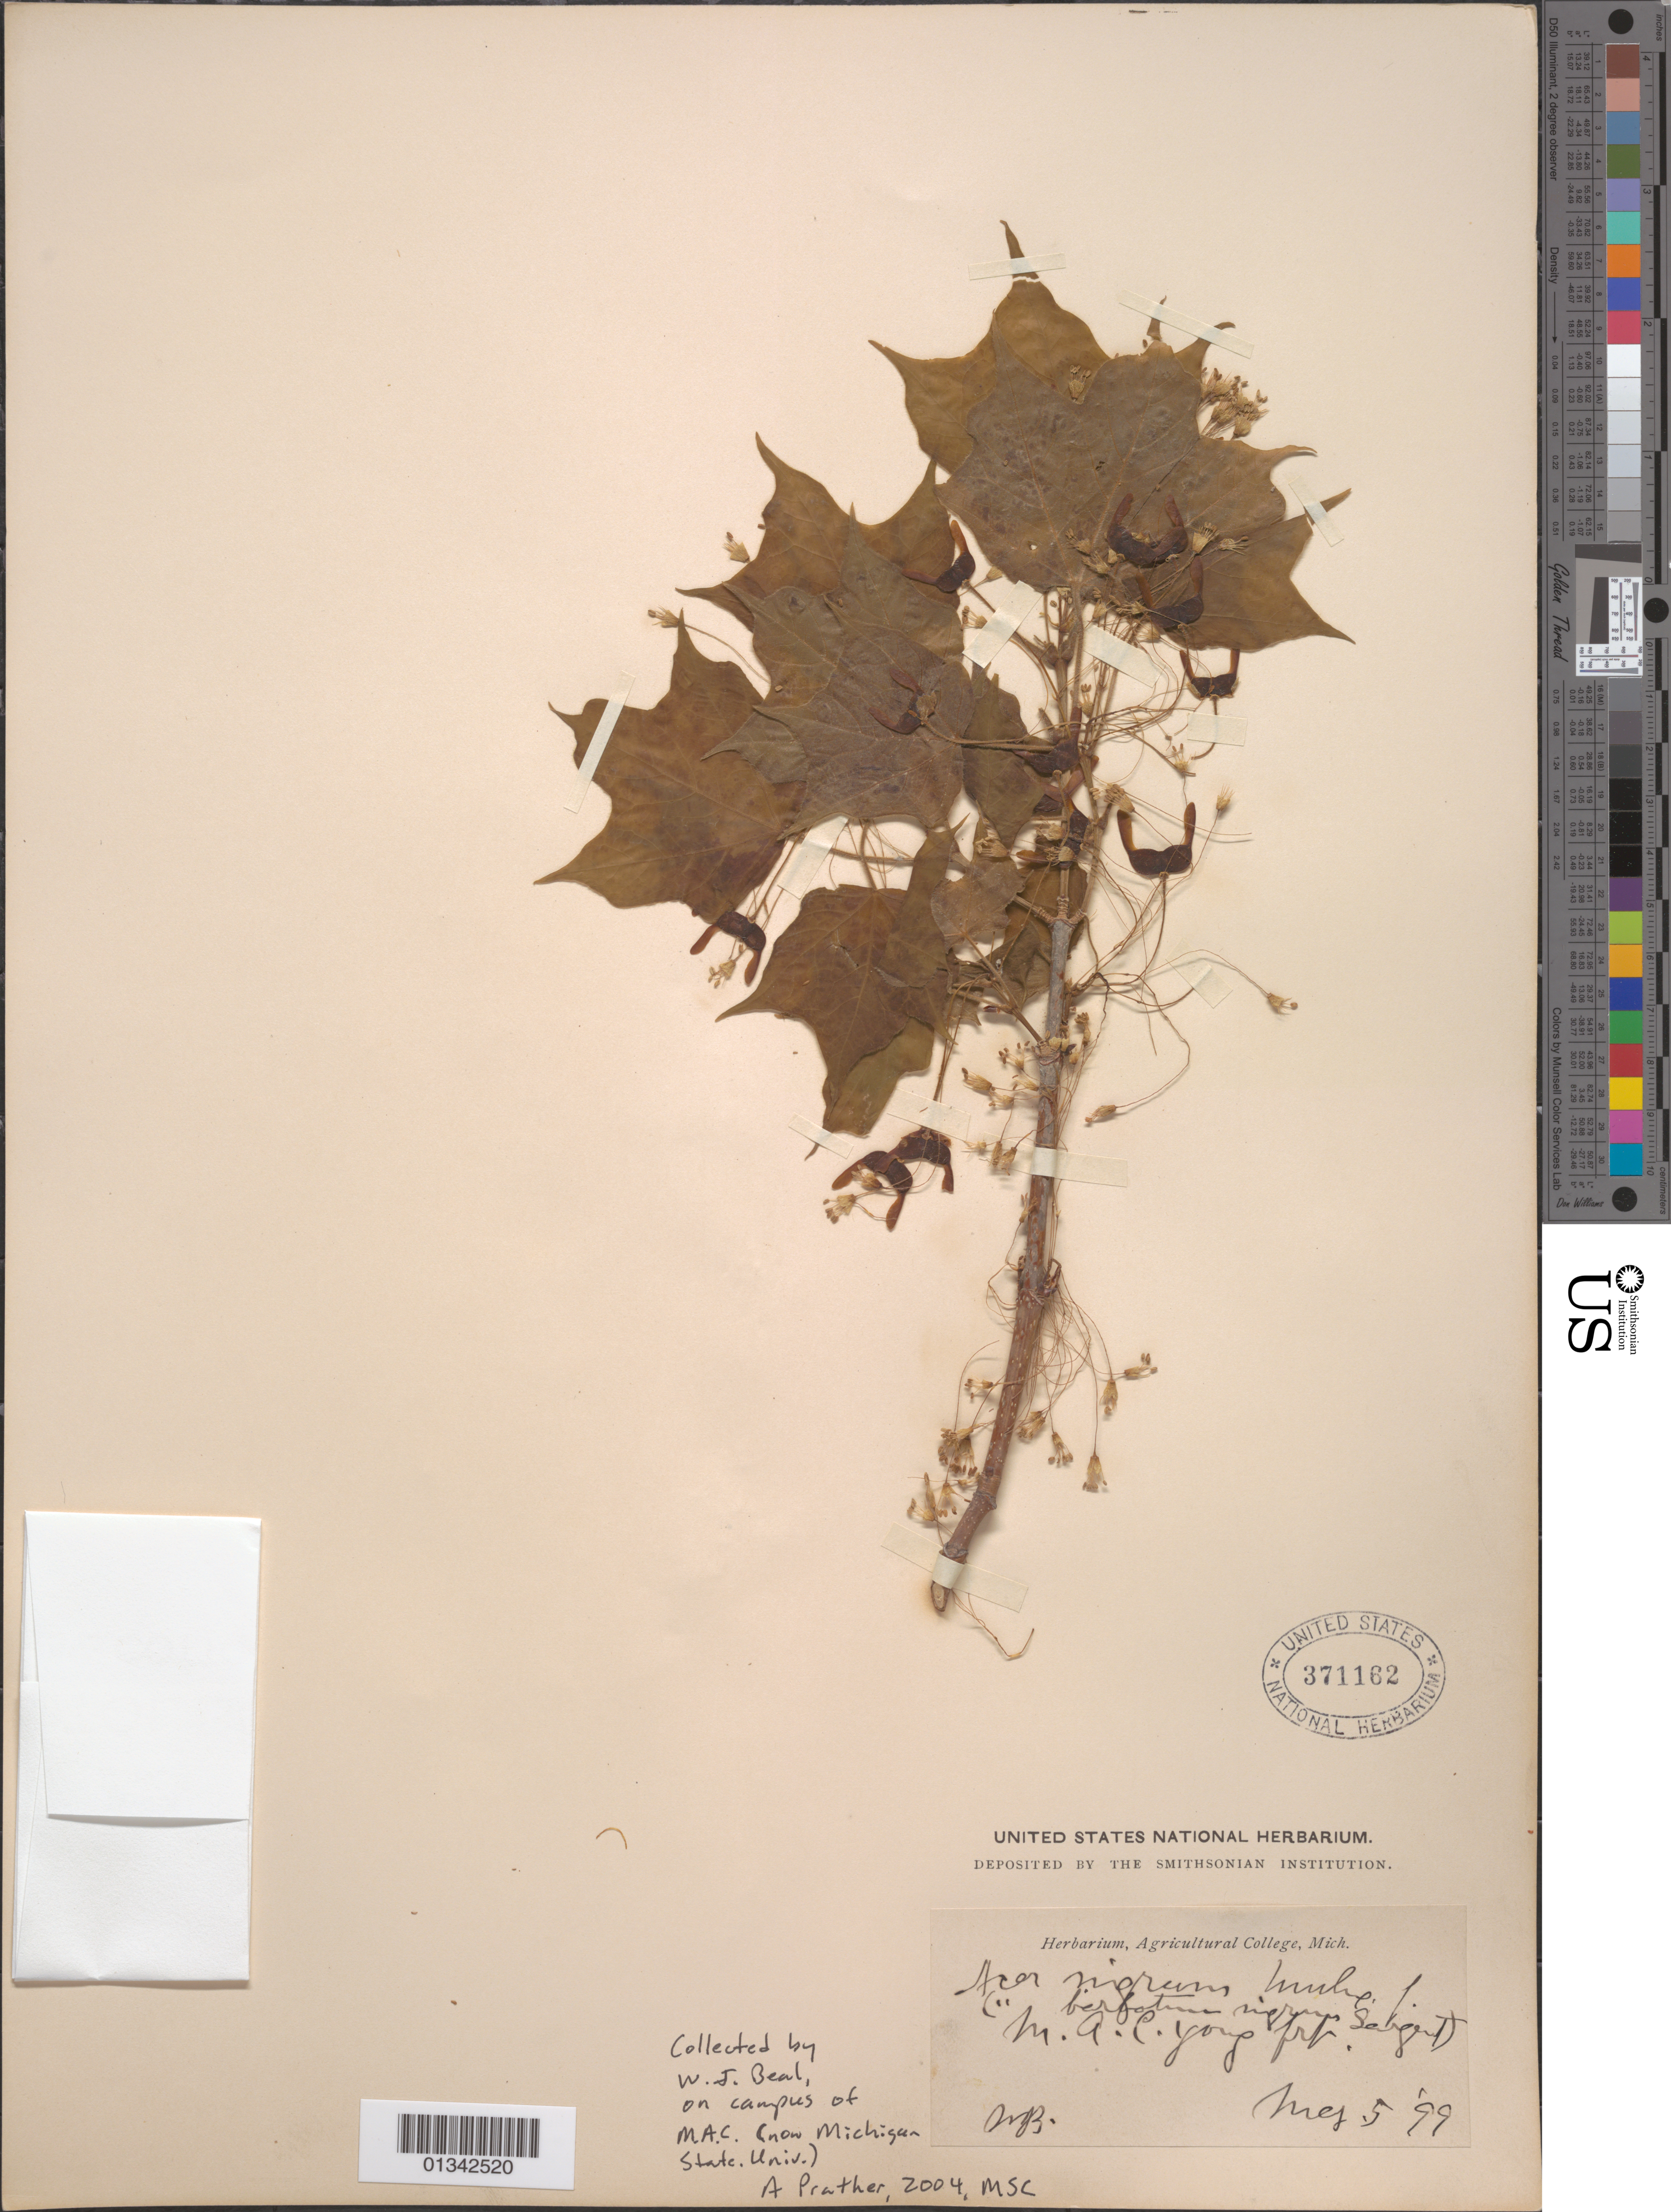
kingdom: Plantae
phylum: Tracheophyta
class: Magnoliopsida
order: Sapindales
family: Sapindaceae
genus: Acer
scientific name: Acer saccharum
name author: Marshall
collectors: W. J. Beal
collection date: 1899-05-05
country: United States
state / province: Michigan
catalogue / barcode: US 371162